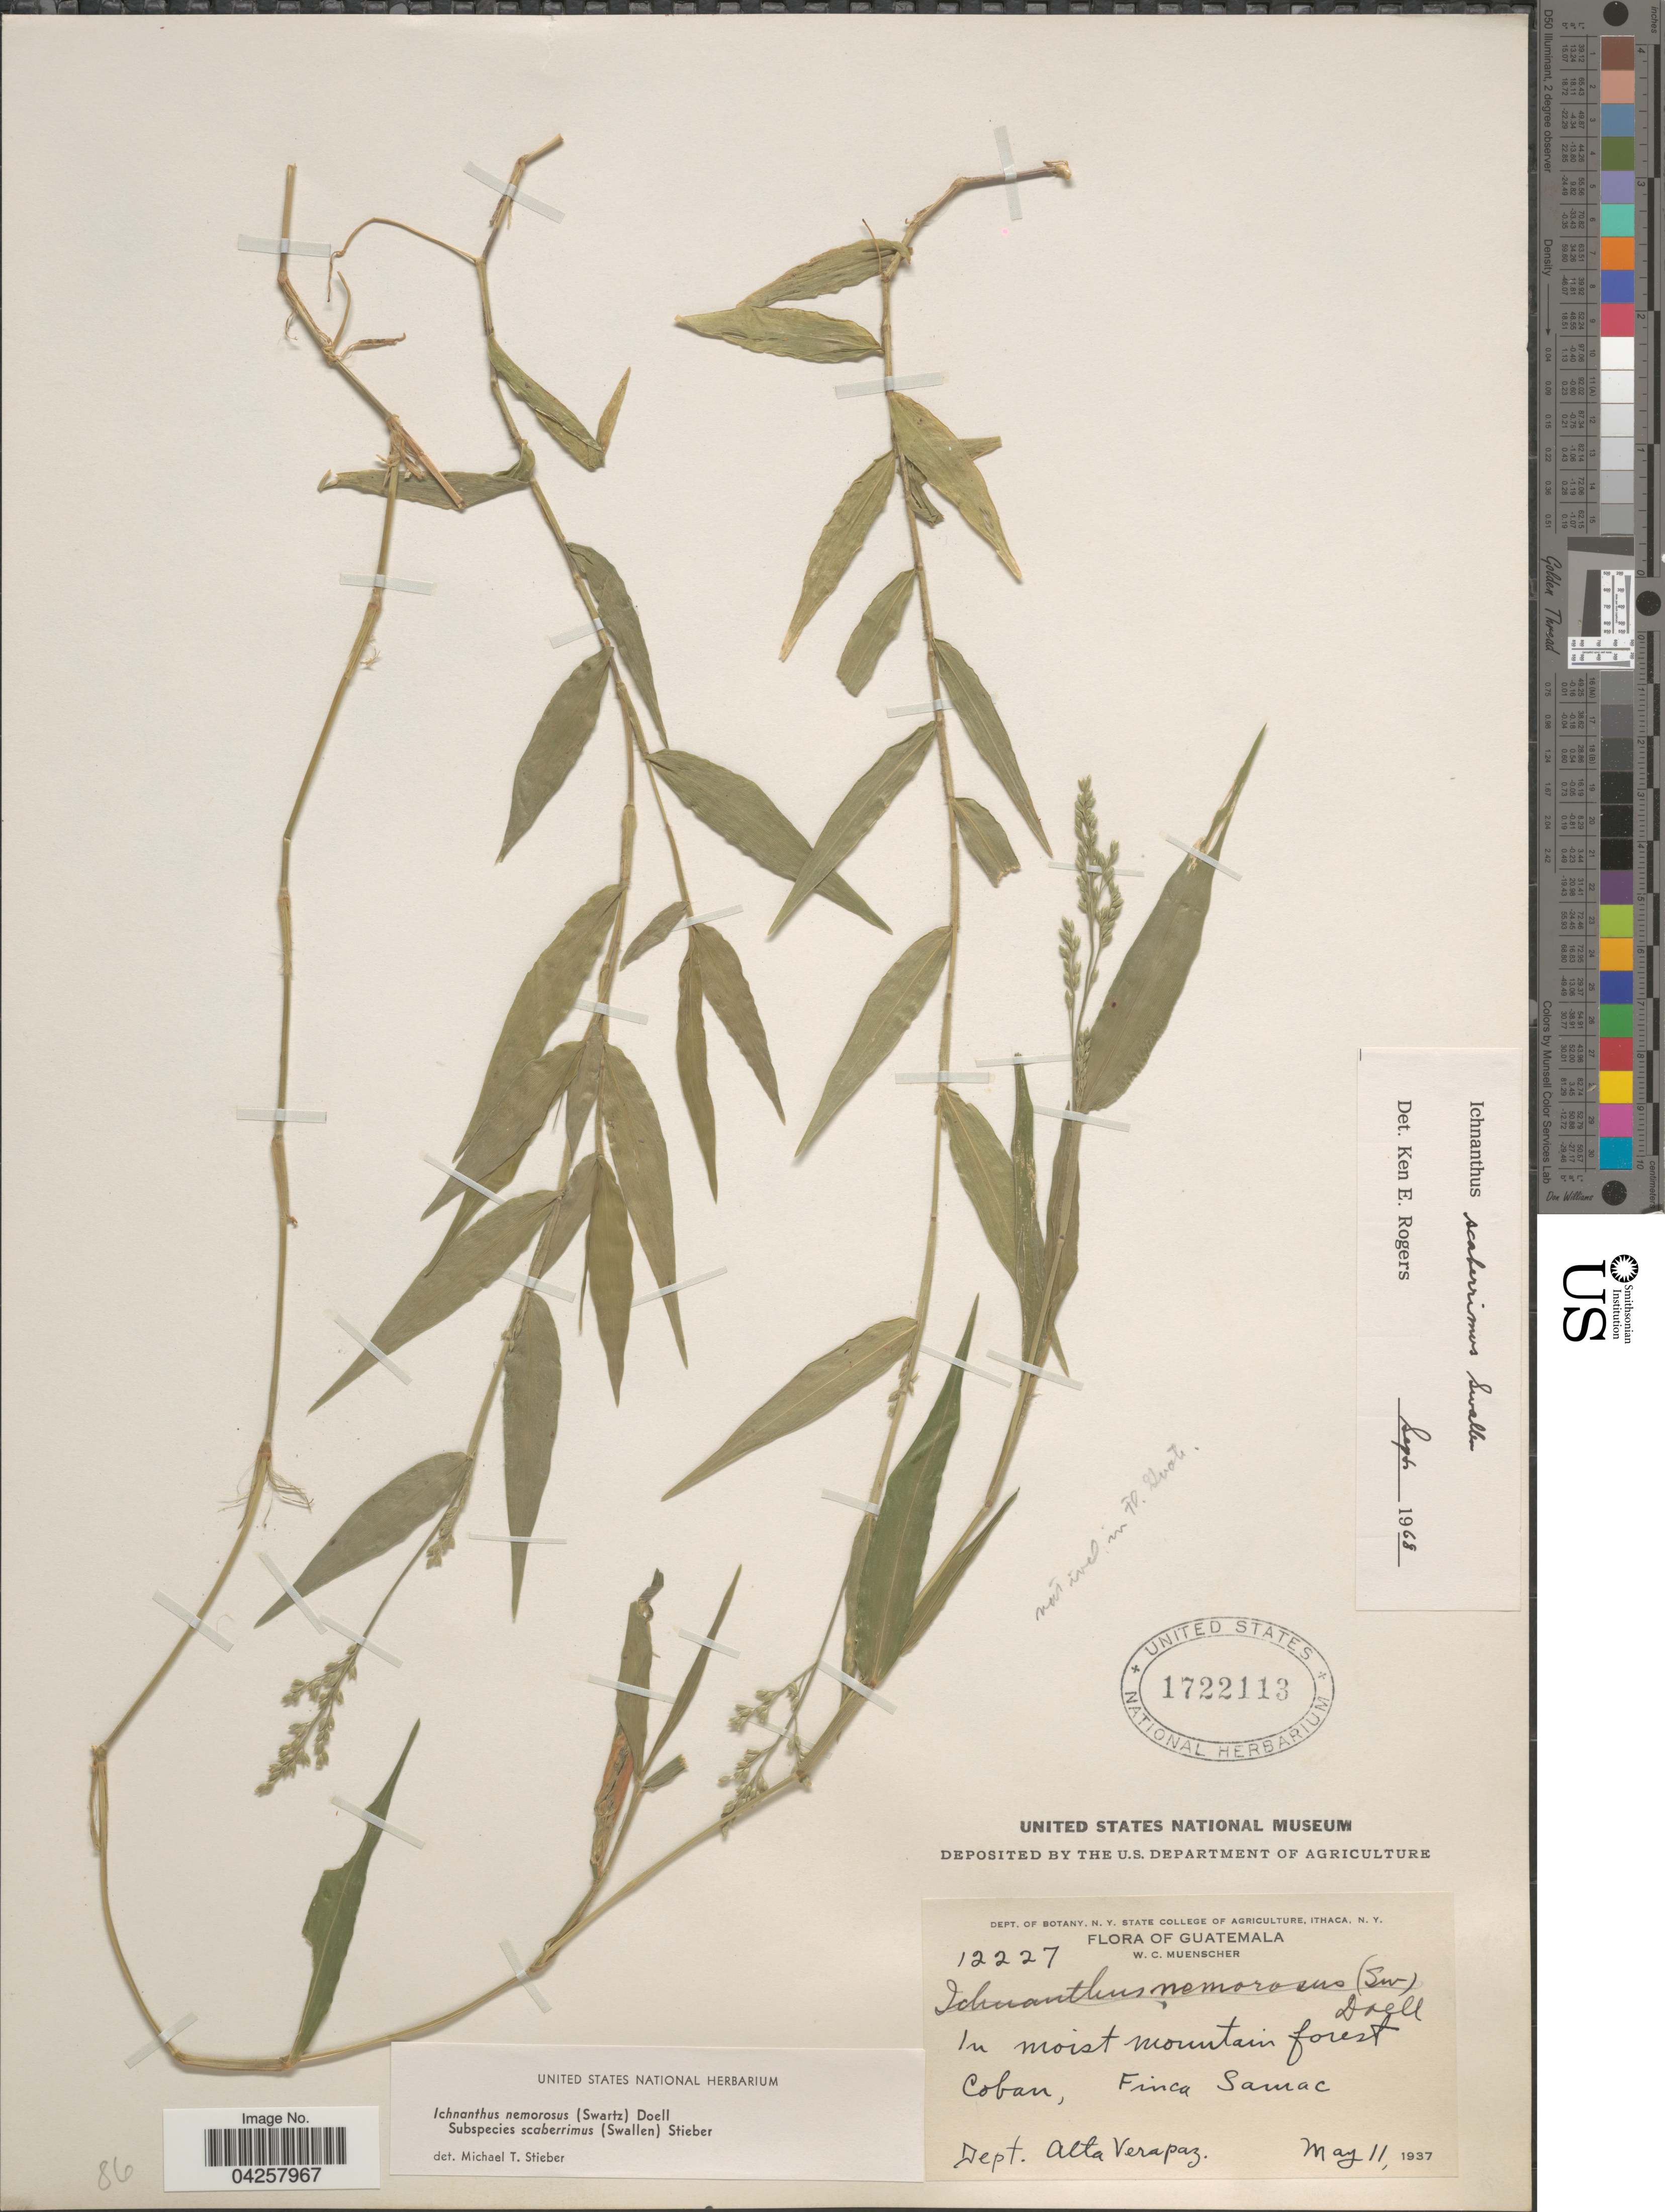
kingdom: Plantae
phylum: Tracheophyta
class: Liliopsida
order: Poales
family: Poaceae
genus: Hildaea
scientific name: Hildaea nemorosa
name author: (Sw.) C. Silva & R.P. Oliveira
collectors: W. Muenscher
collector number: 12227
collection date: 1937-05-11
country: Guatemala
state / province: Alta Verapaz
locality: Coban, Finca Samac. Dept. Alta Verapaz.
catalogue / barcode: US 1722113